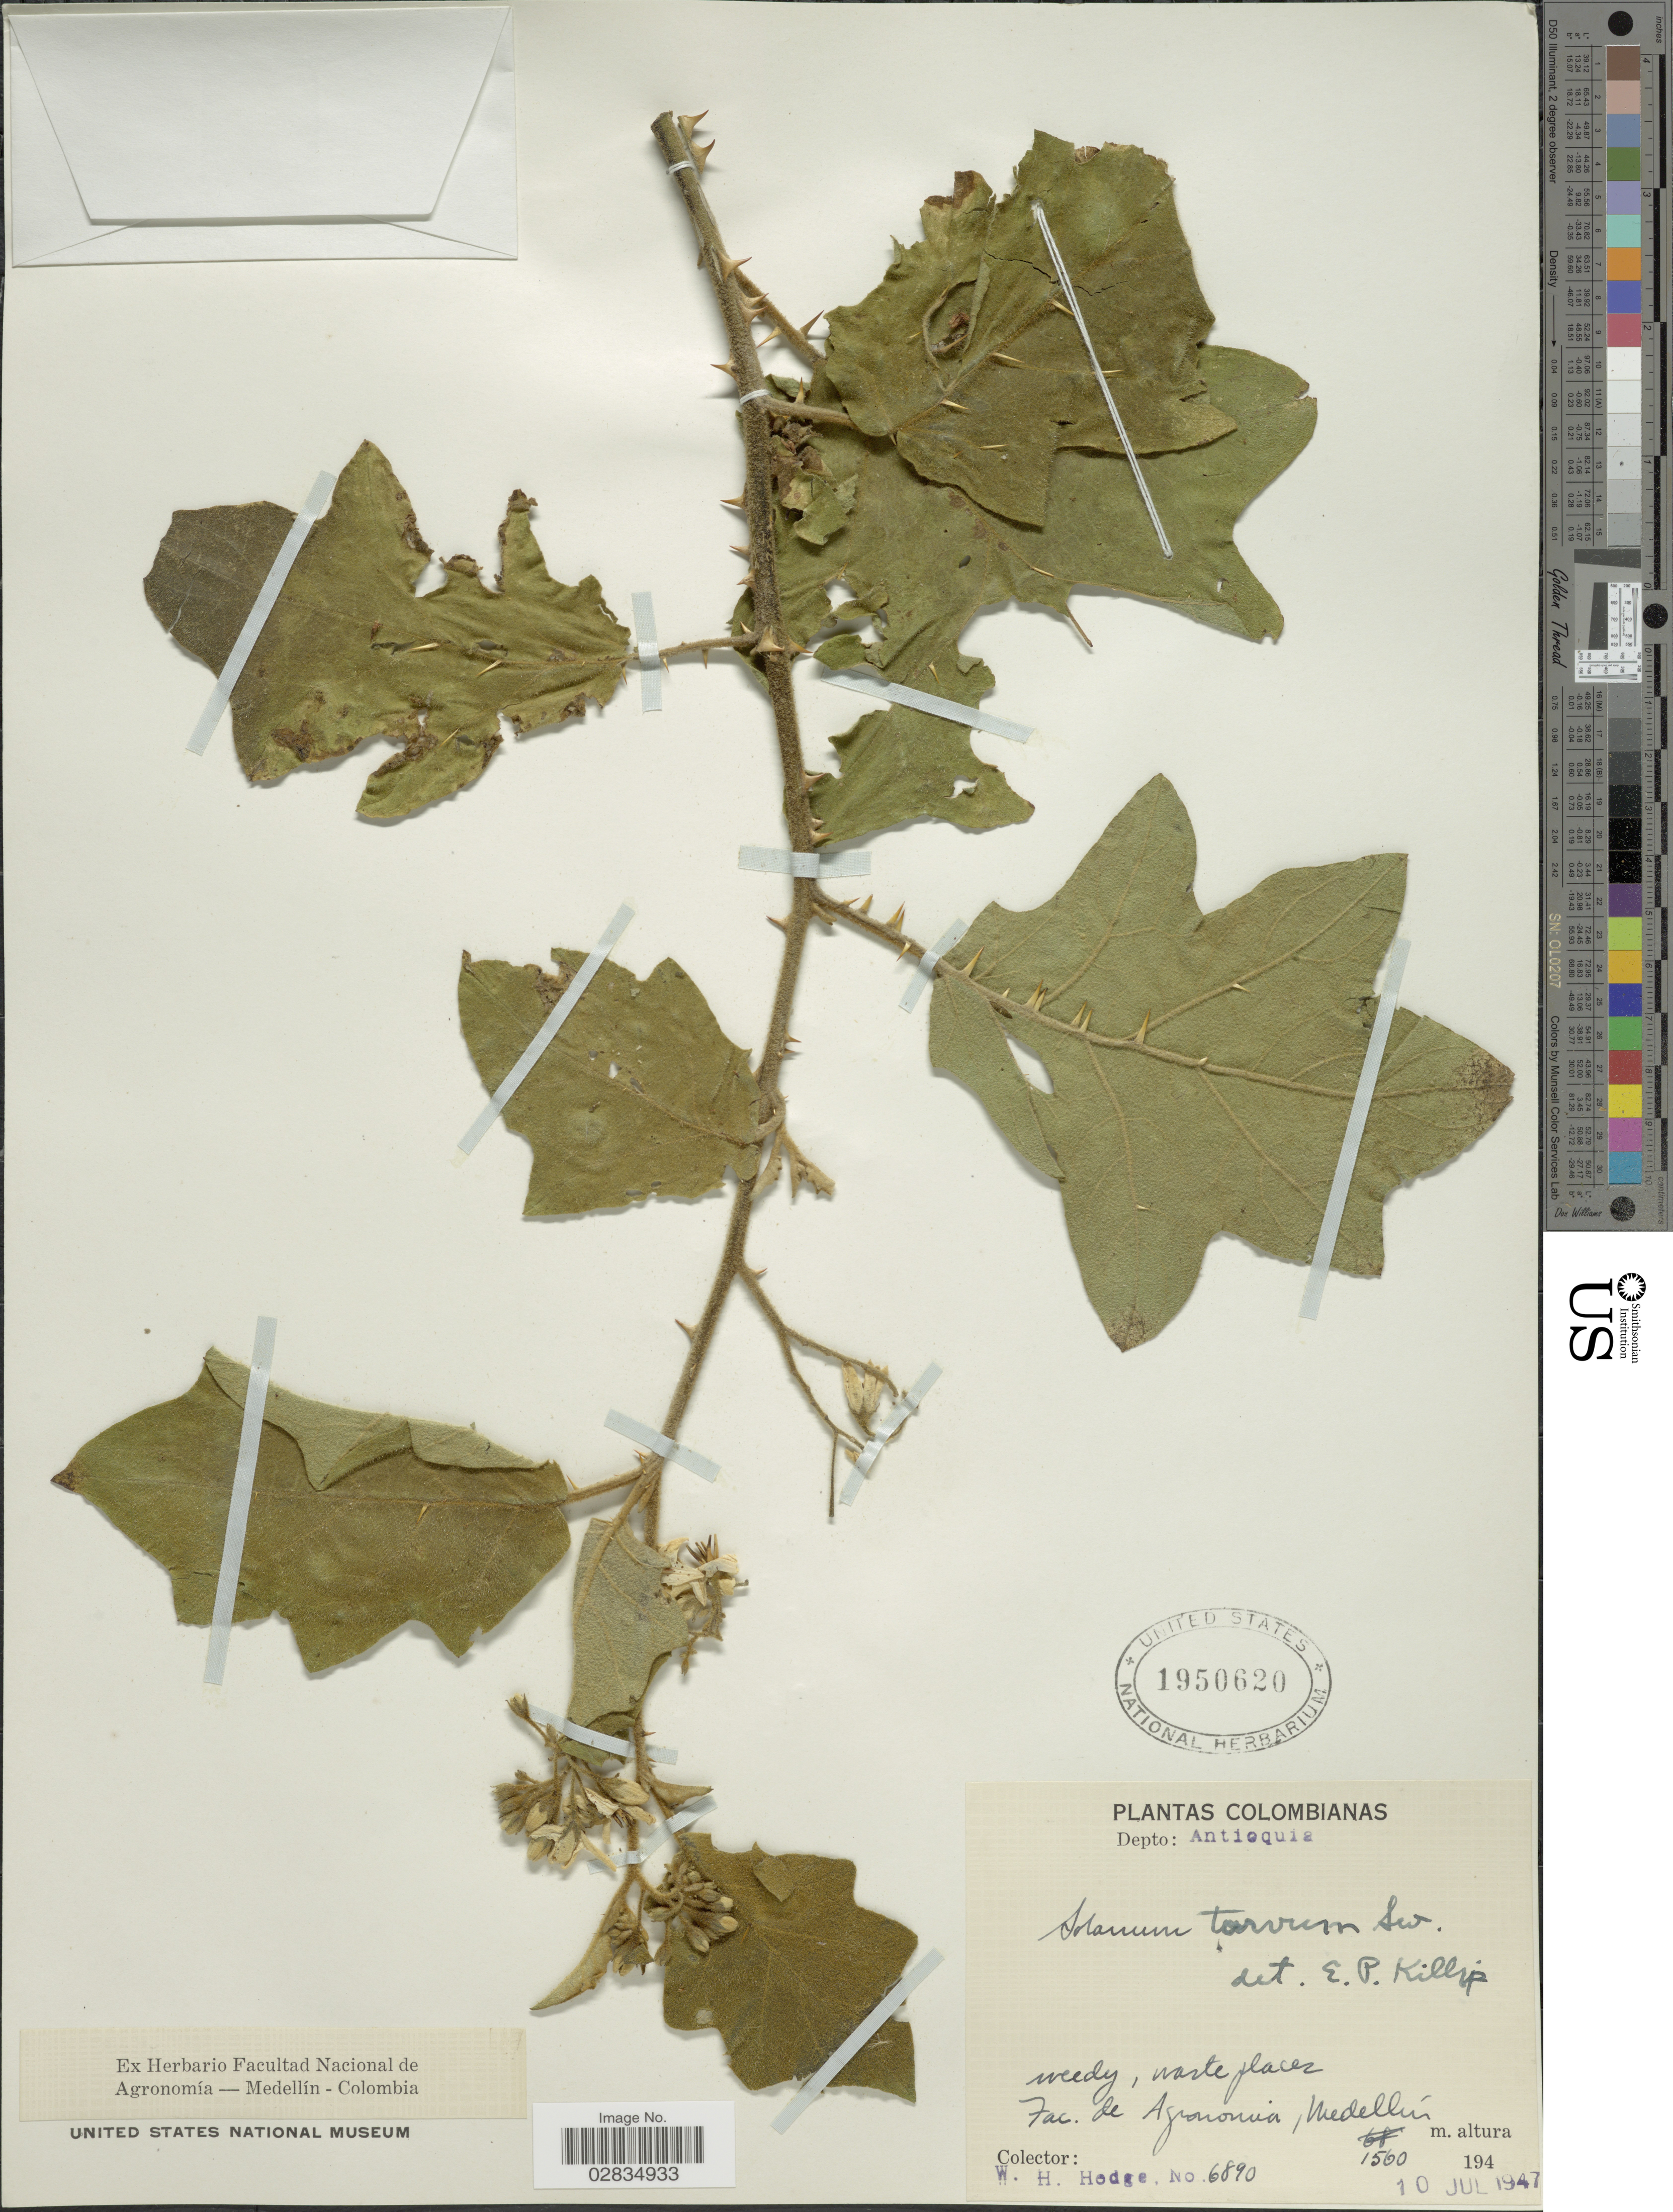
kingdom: Plantae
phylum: Tracheophyta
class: Magnoliopsida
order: Solanales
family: Solanaceae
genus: Solanum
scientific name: Solanum torvum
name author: Sw.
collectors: W. Hodge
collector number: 6890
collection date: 1947-07-10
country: Colombia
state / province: Antioquia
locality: Depto: Antioquia, Fac. de Agronomia, Medellín.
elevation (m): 1560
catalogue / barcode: US 1950620